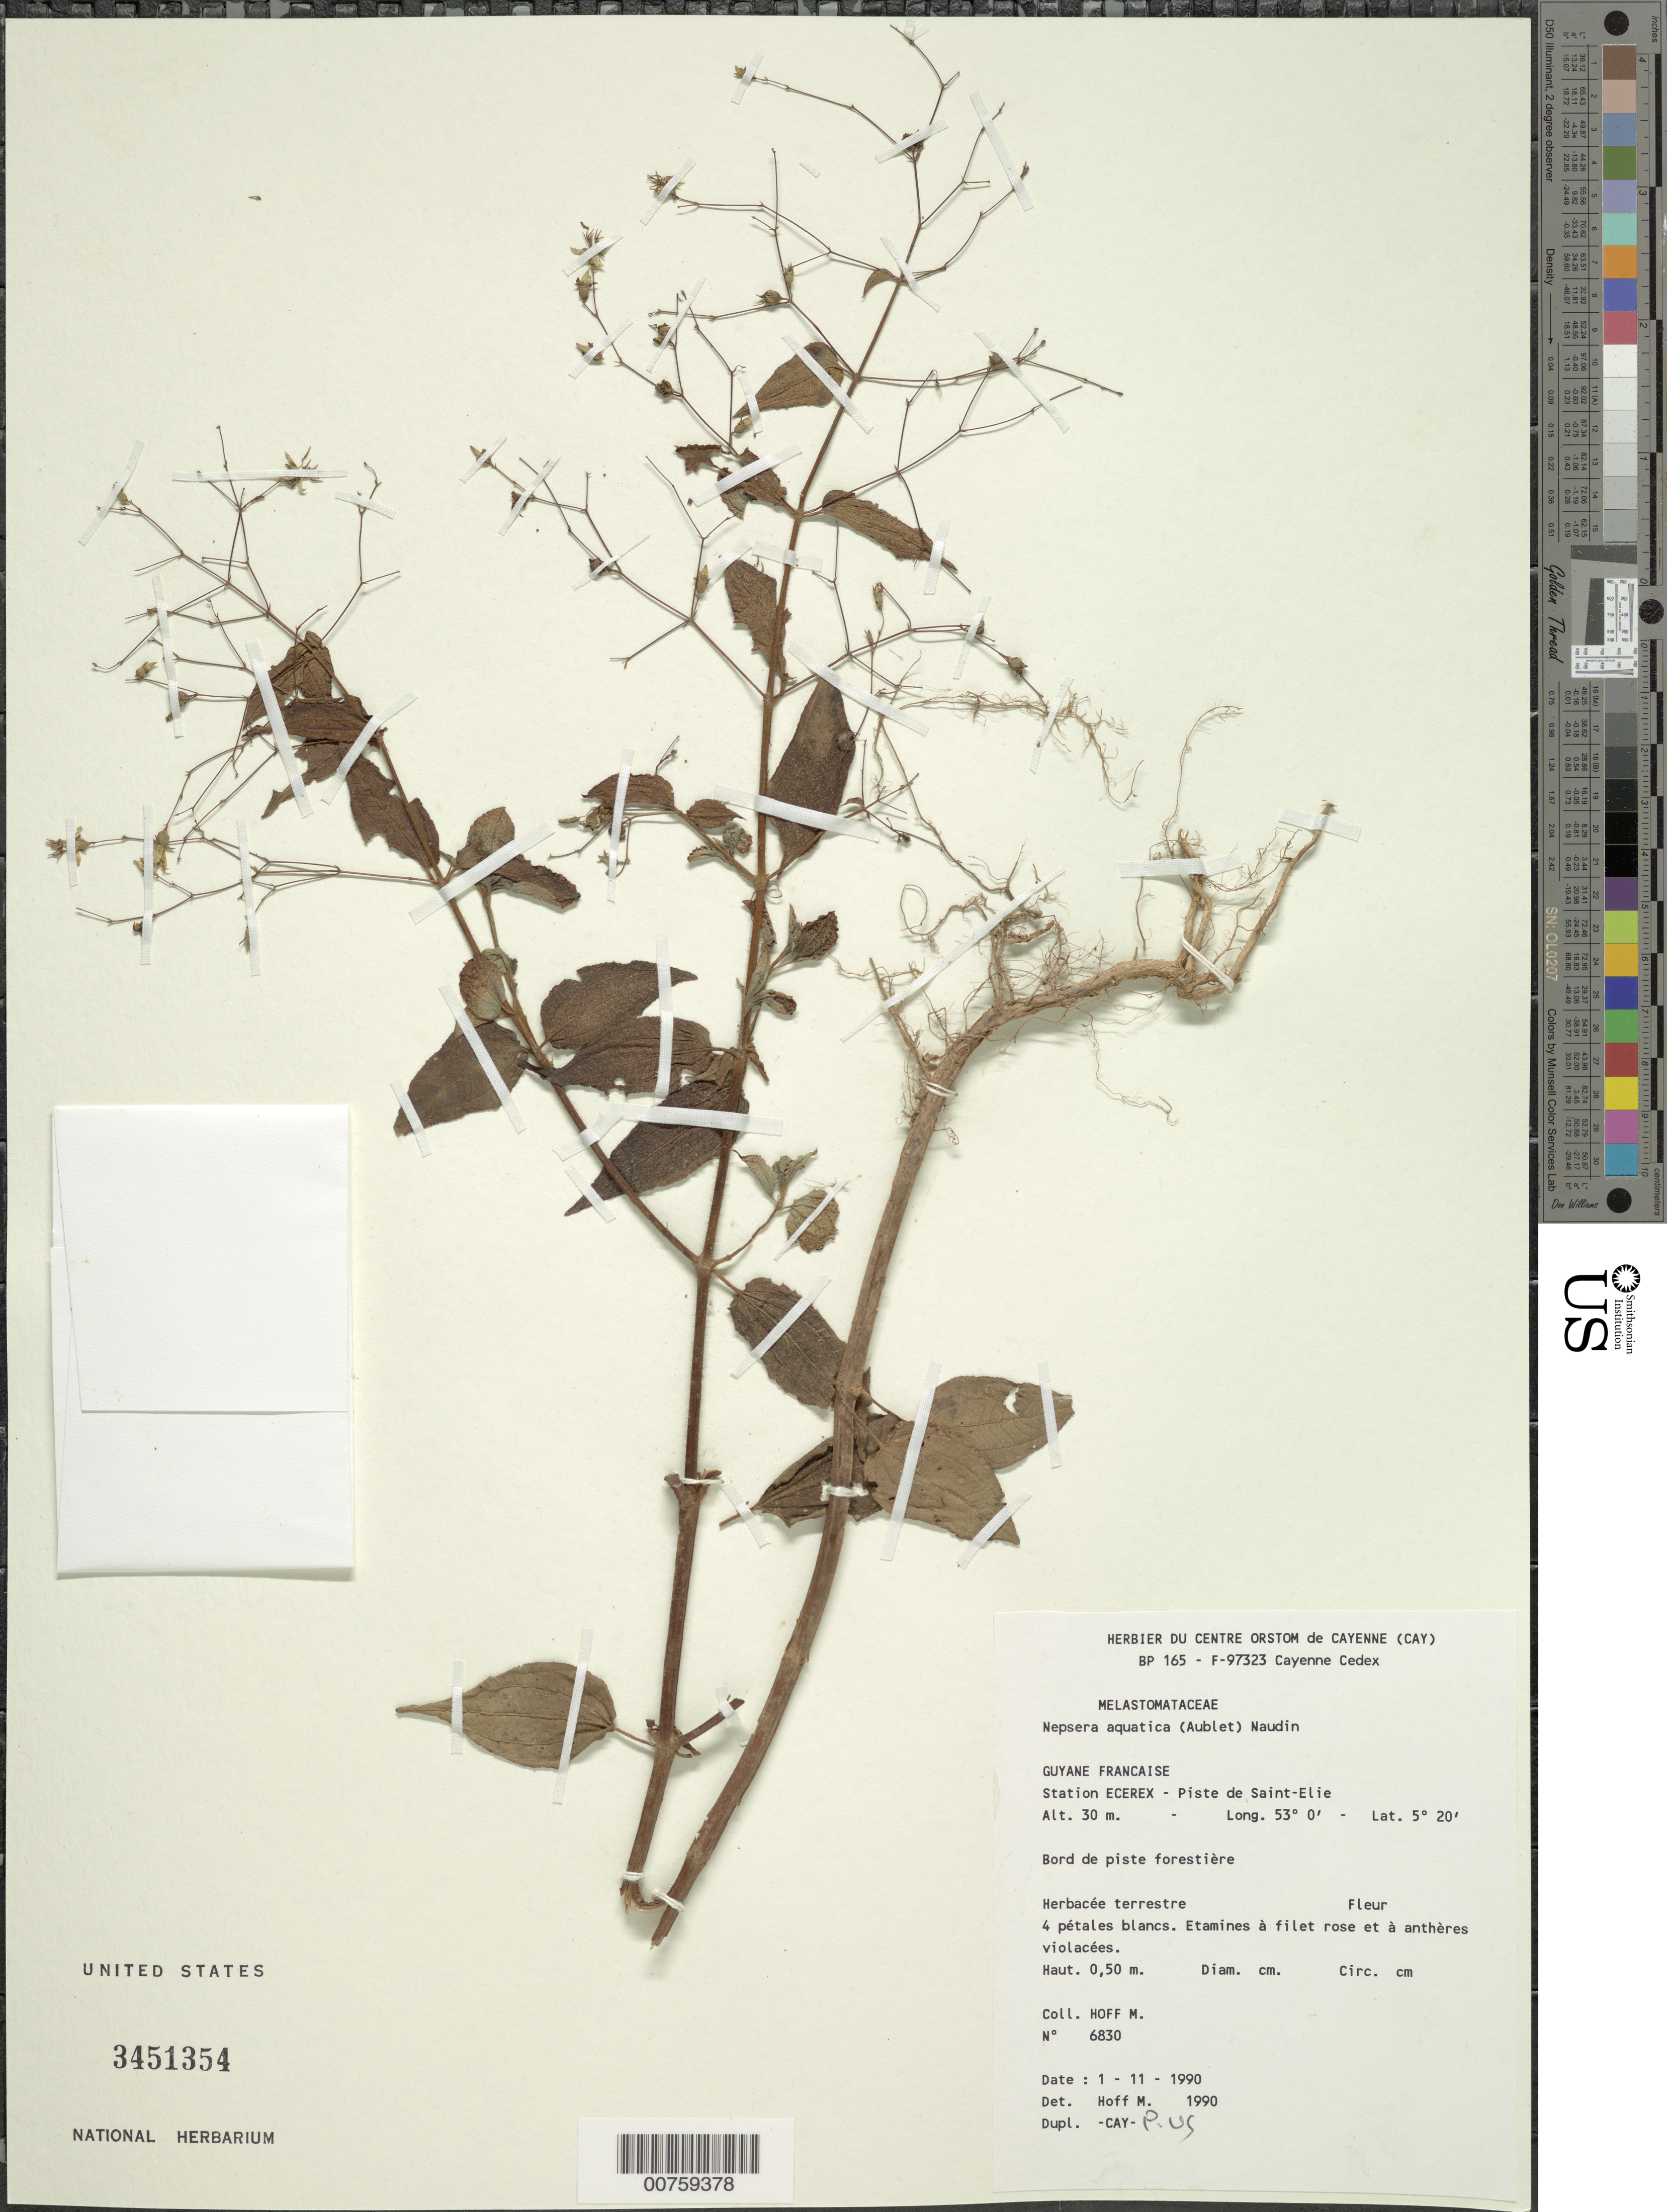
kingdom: Plantae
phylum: Tracheophyta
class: Magnoliopsida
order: Myrtales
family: Melastomataceae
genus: Nepsera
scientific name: Nepsera aquatica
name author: (Aubl.) Naudin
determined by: Michelangeli, F. A.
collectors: M. Hoff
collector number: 6830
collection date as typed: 1-Nov-90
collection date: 1990-11-01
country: French Guiana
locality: Piste de Saint-Élie, Station ECEREX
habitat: Along forest trail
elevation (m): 30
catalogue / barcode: US 3451354